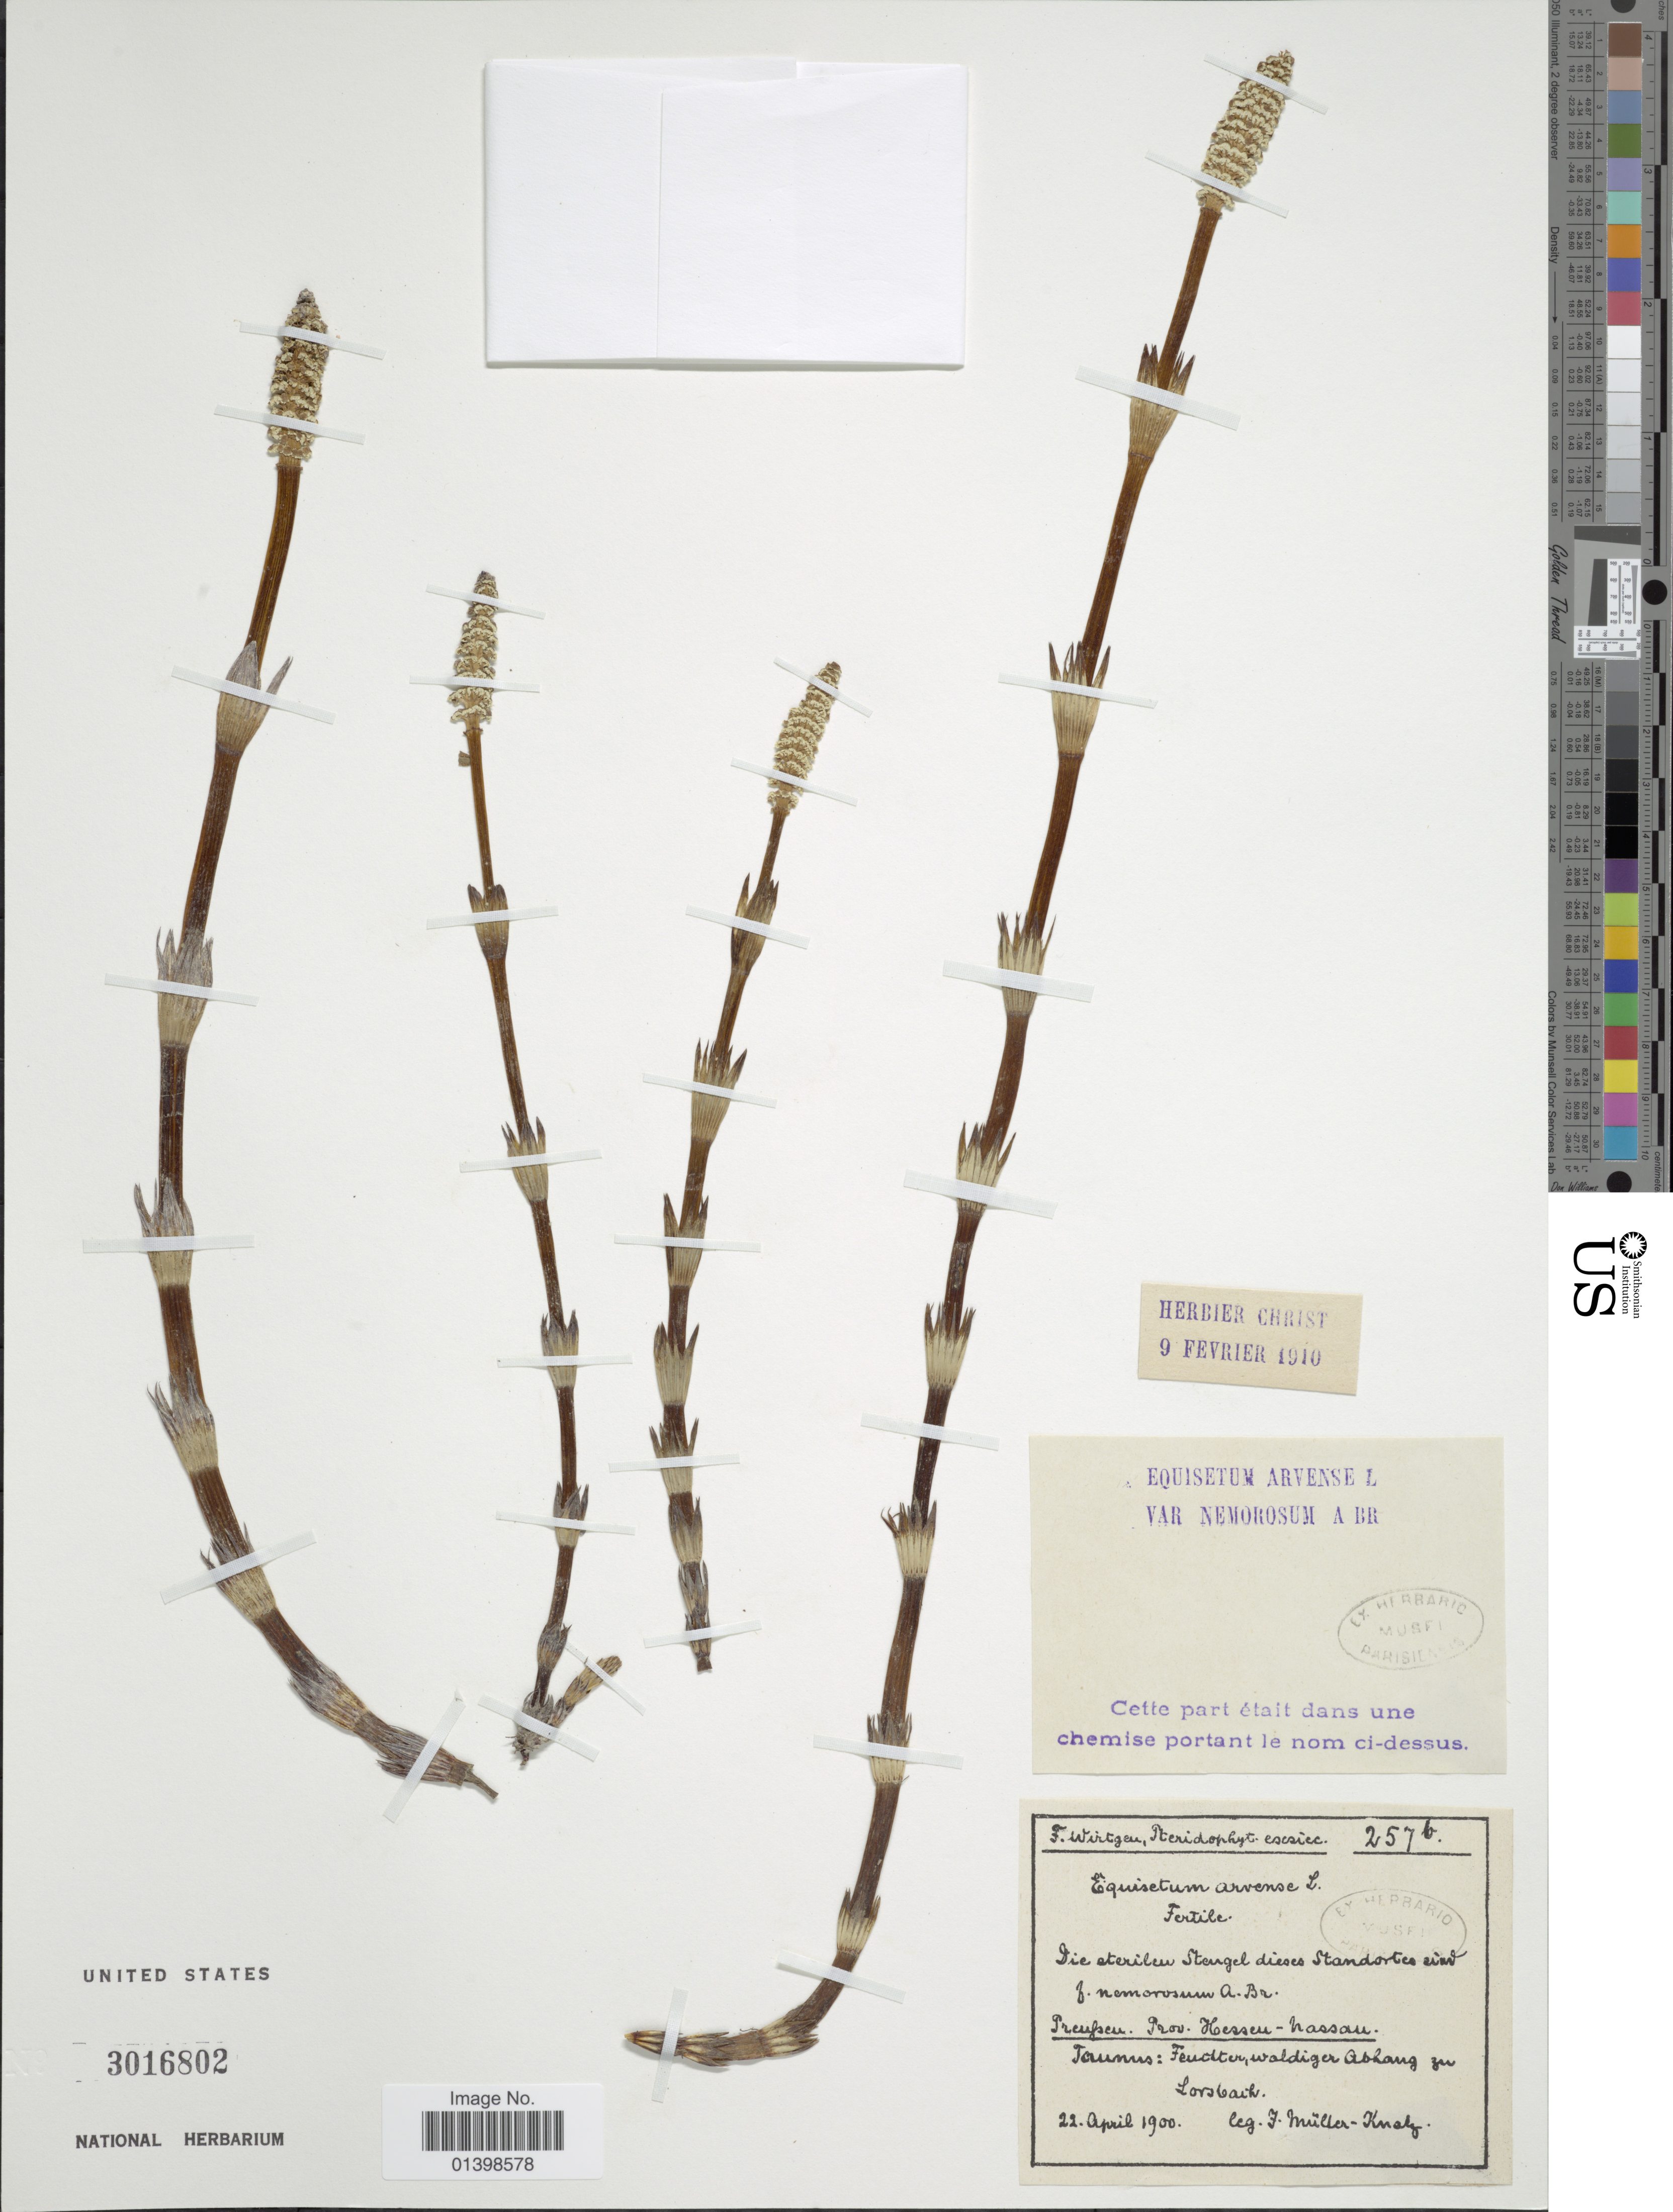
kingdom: Plantae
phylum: Tracheophyta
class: Polypodiopsida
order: Equisetales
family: Equisetaceae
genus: Equisetum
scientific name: Equisetum arvense var. nemorosum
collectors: J. Müller-Knatz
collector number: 257b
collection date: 1900-04-22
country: Germany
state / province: Hesse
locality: Preussen. Prov. Hessen-Nassau, Taunus: Fendt, waldiger Abhang zu [illegible text]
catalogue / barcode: US 3016802